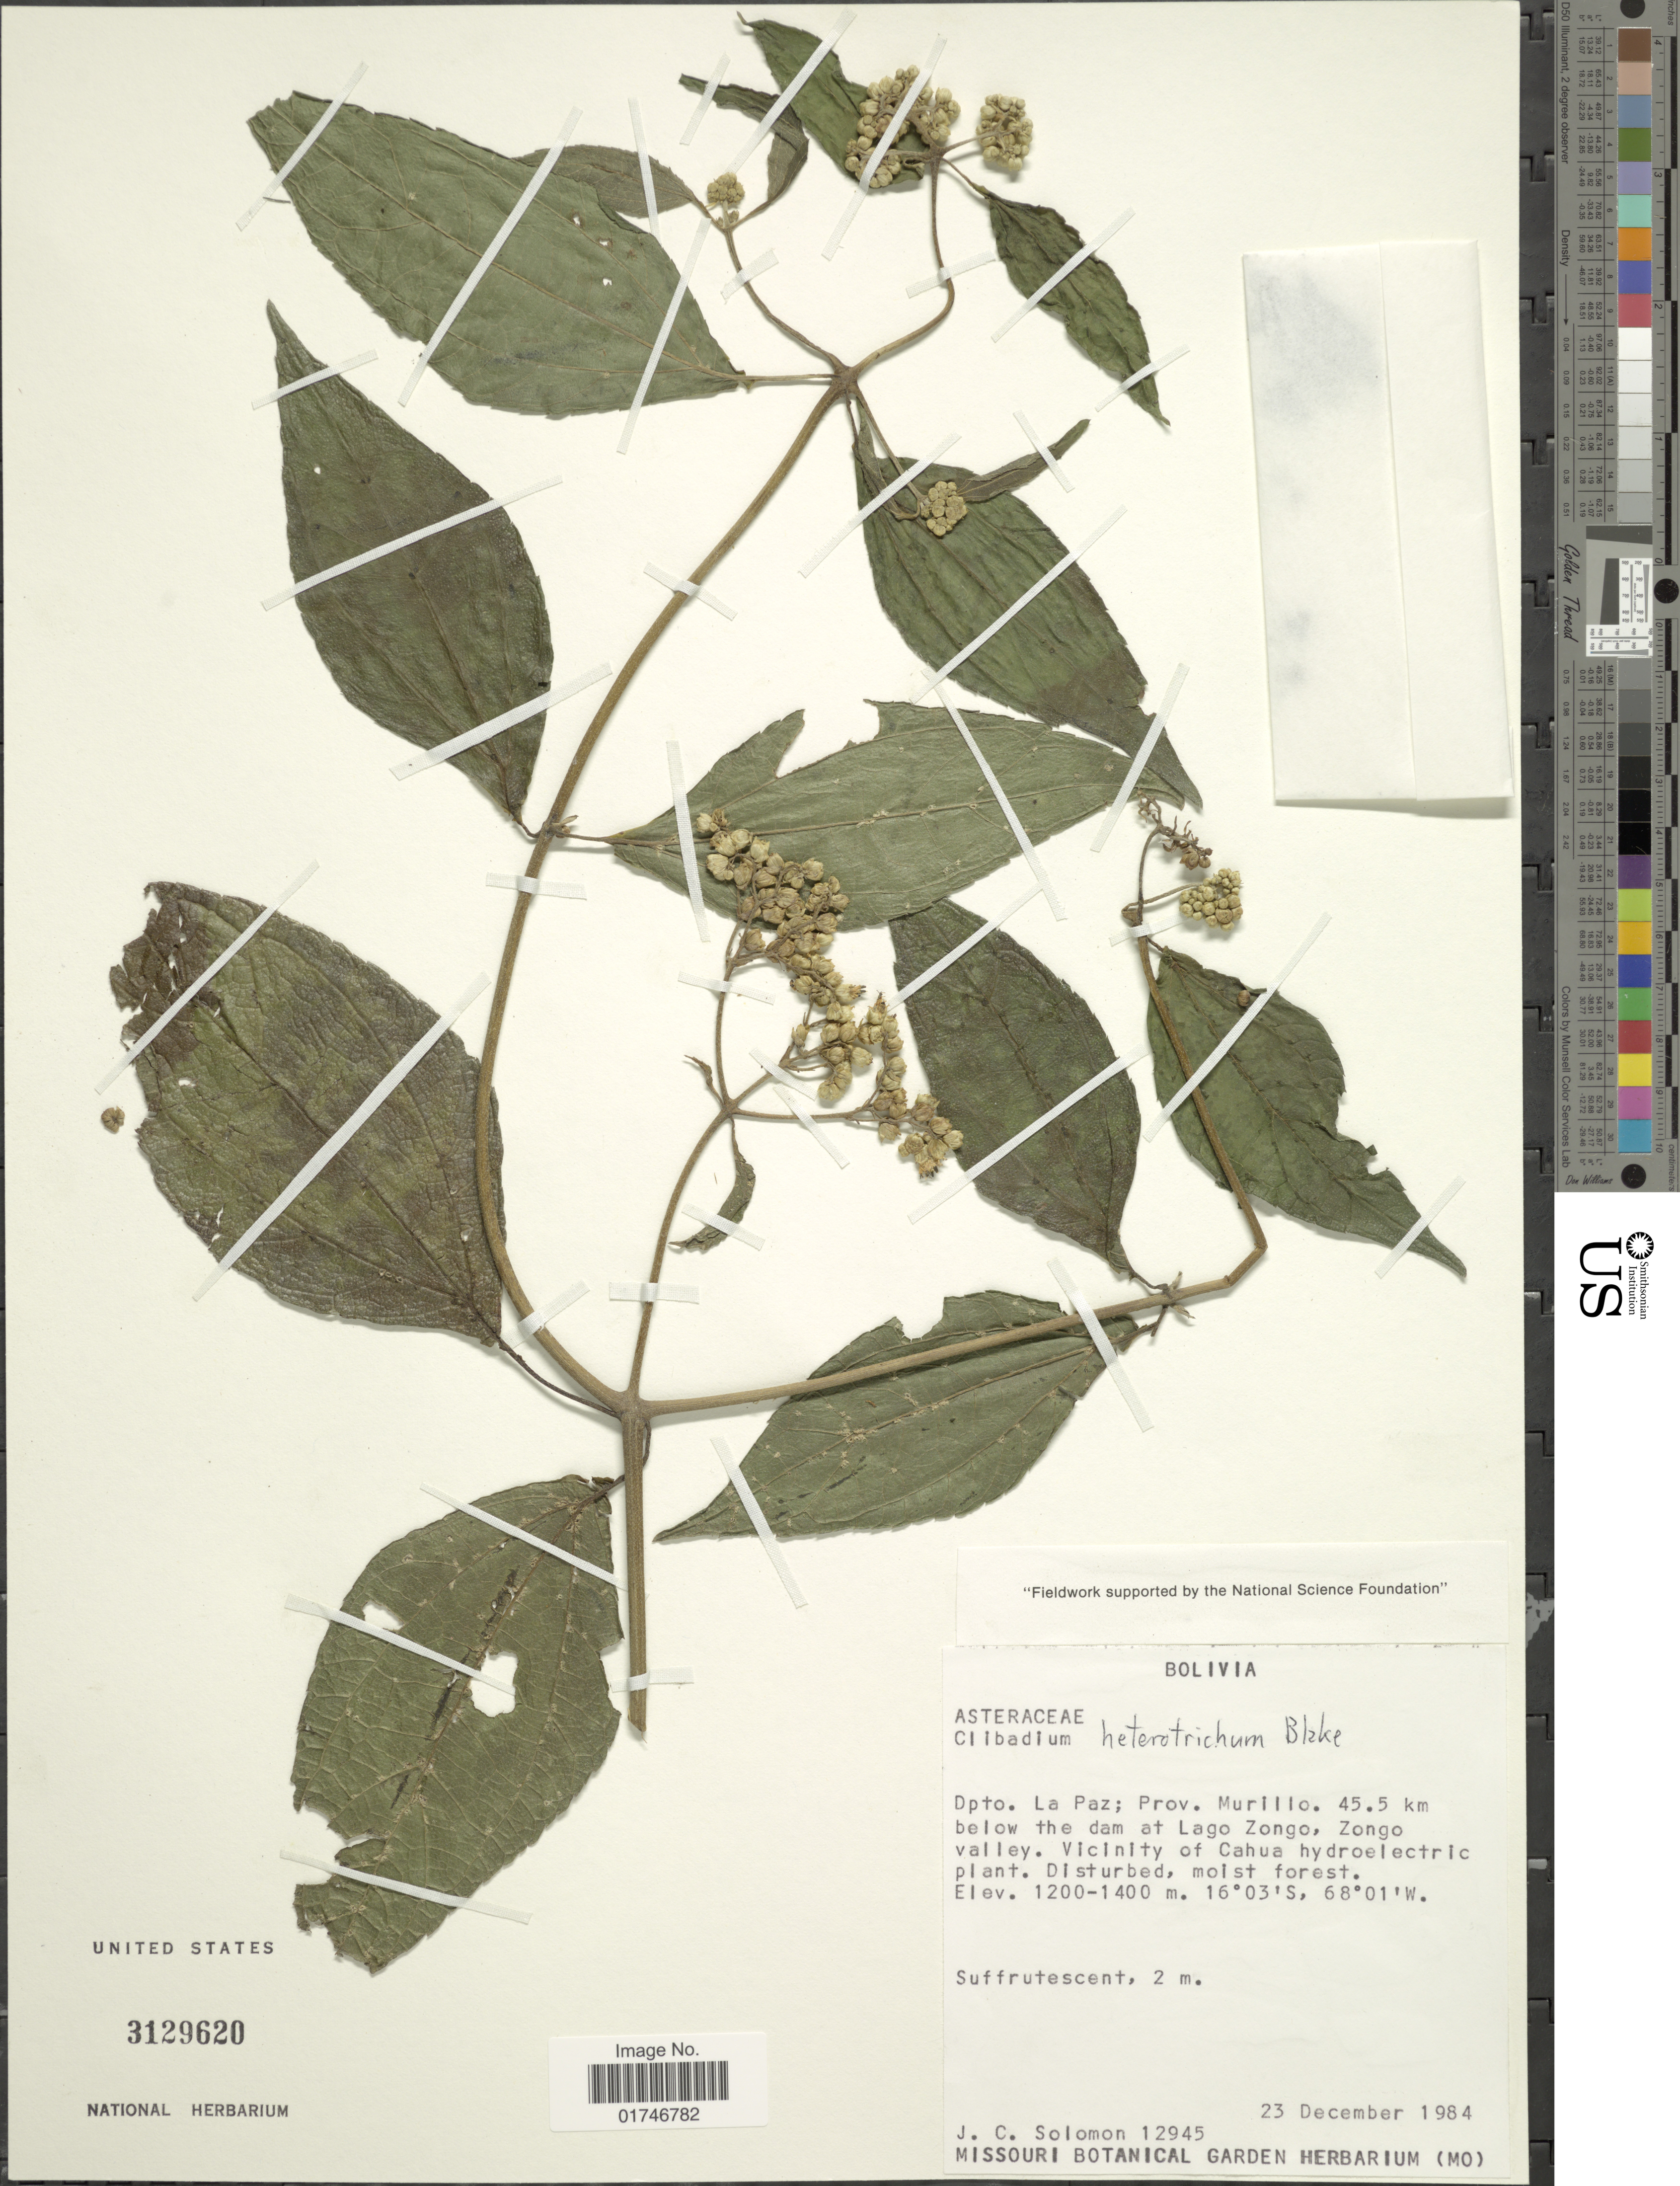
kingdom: Plantae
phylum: Tracheophyta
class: Magnoliopsida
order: Asterales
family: Asteraceae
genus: Clibadium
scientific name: Clibadium remotiflorum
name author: S.F. Blake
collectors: J. C. Solomon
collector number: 12945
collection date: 1984-12-23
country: Bolivia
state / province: La Paz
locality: Dpto. La Paz; Prov. Murillo, 45.5 km below the dam at Lago Zongo, Zongo valley. Vicinity of Cahua hydroelectric plant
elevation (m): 1200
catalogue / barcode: US 3129620